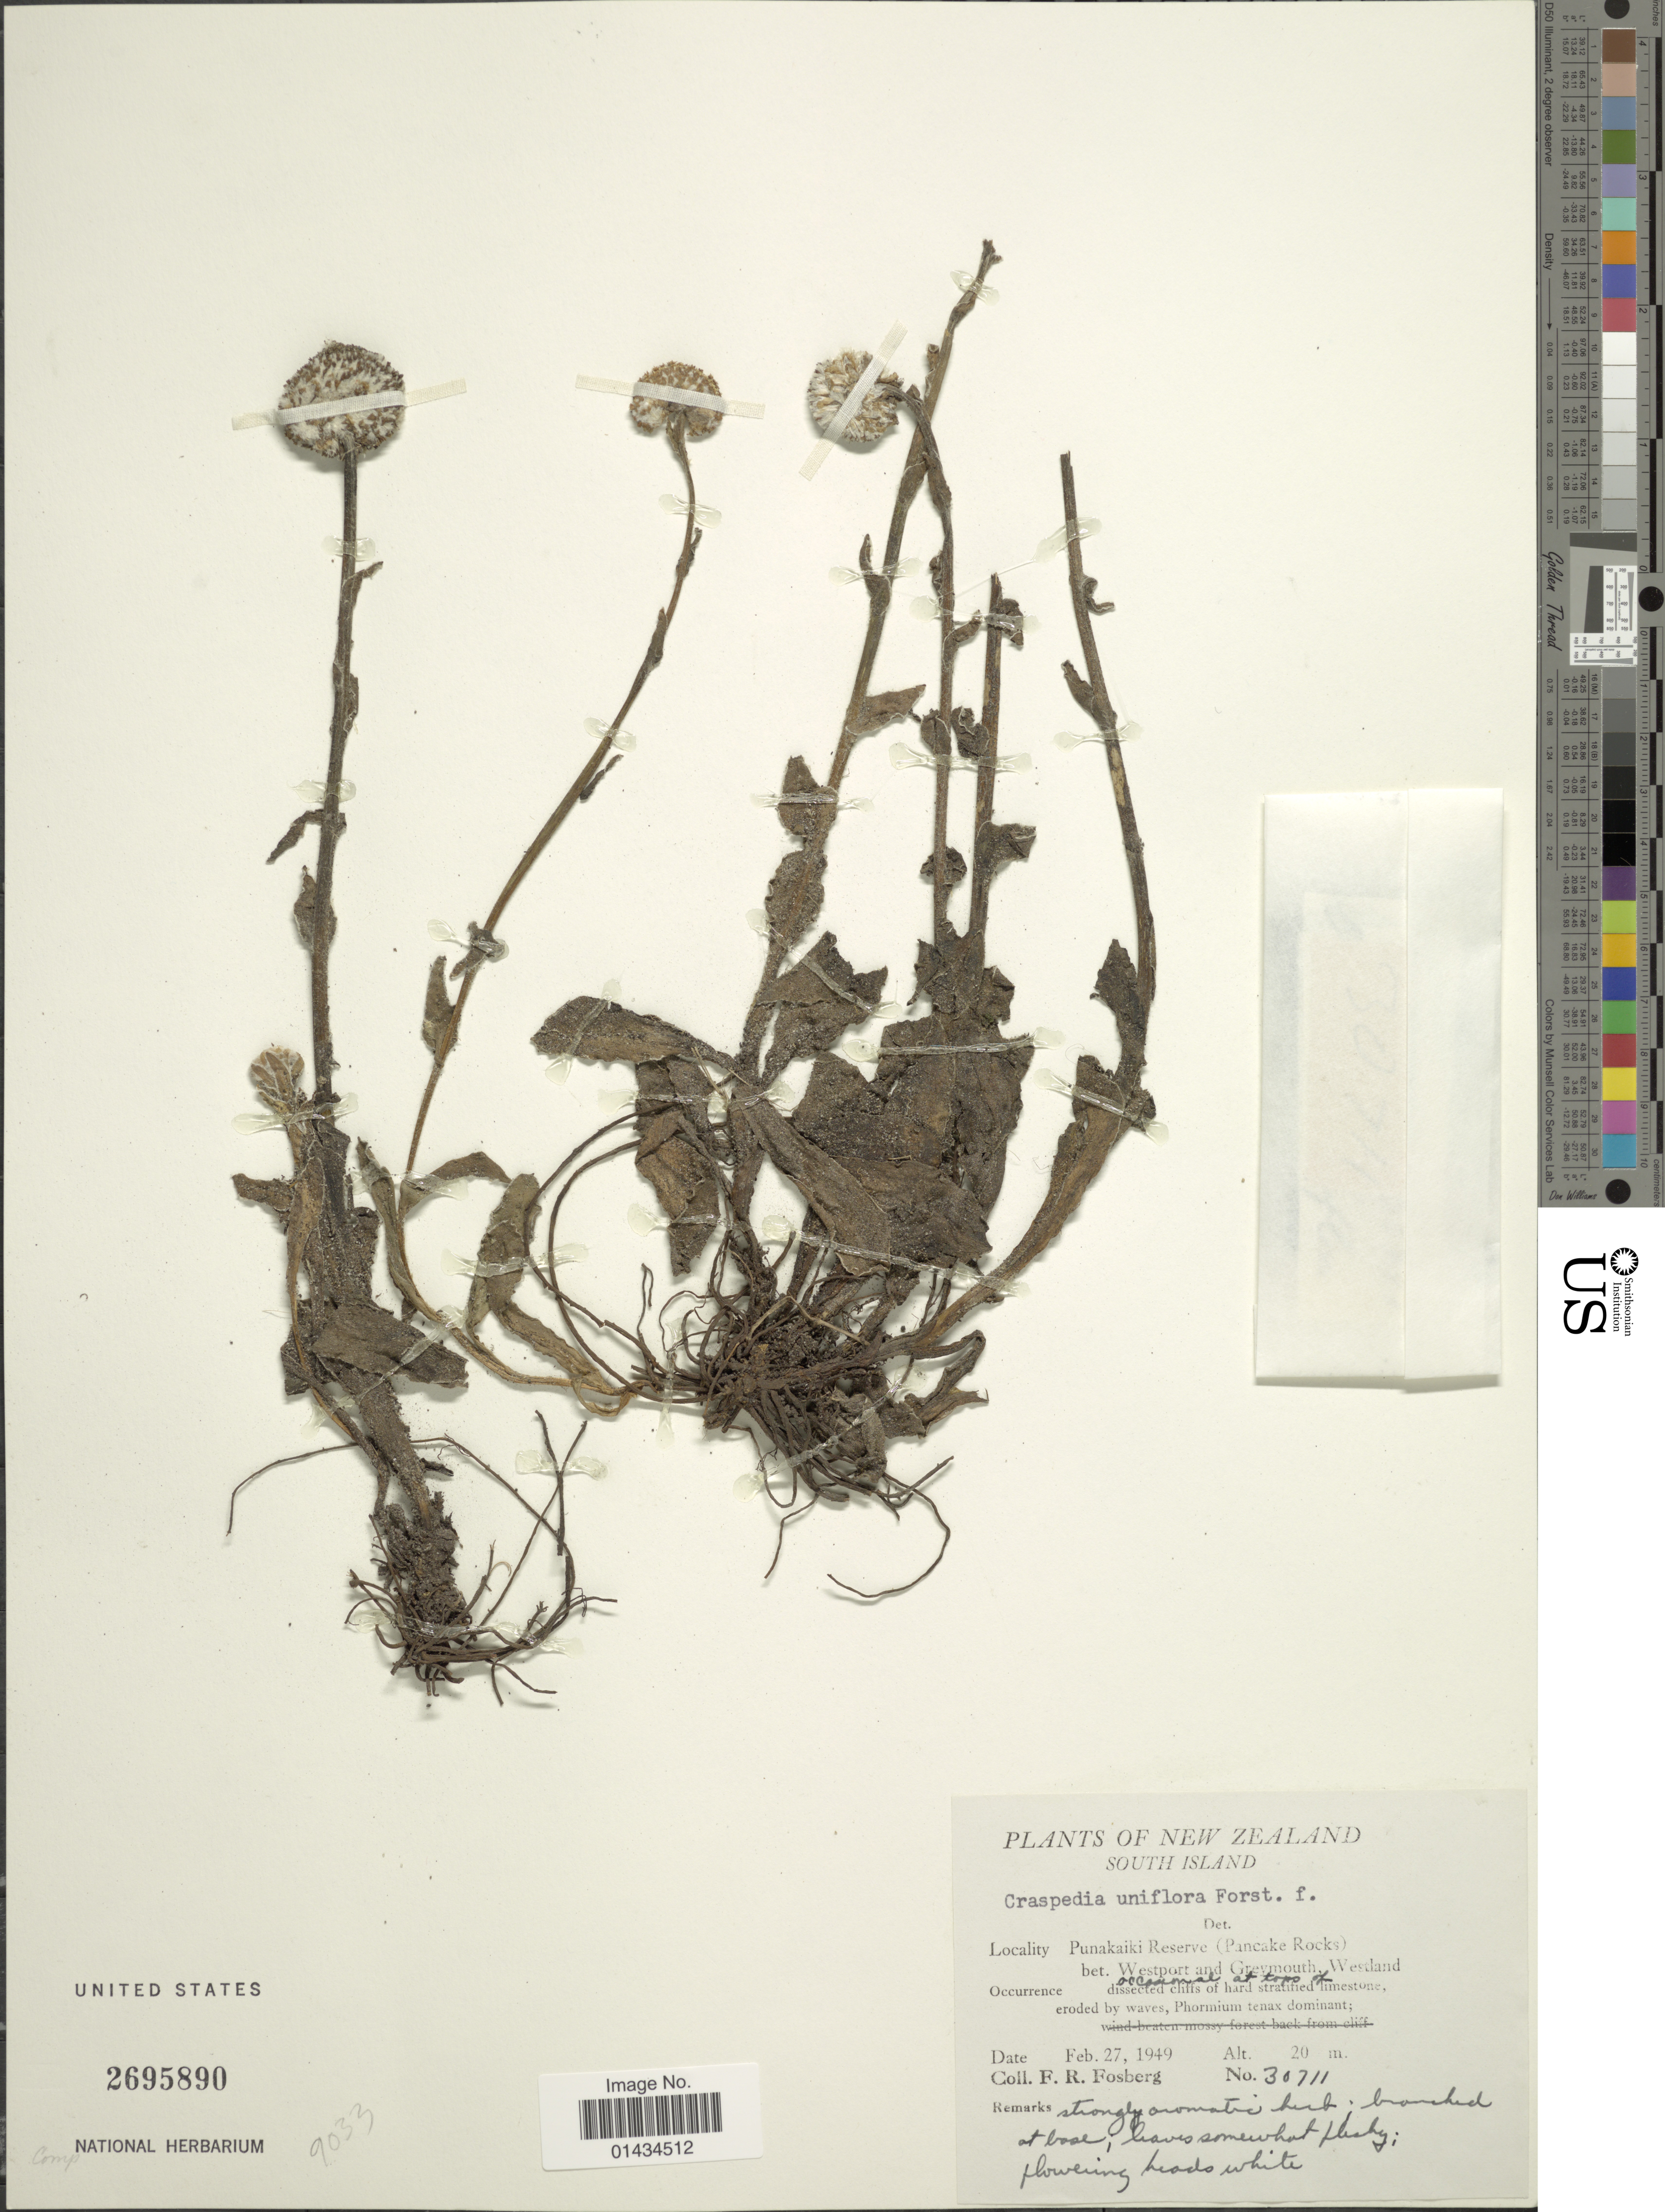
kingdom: Plantae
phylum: Tracheophyta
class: Magnoliopsida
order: Asterales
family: Asteraceae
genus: Craspedia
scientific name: Craspedia uniflora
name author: G. Forst.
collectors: F. R. Fosberg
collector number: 30711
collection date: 1949-02-27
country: New Zealand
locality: South Island, Punakaiki Reserve (Pancake Rocks), bet. Westport and Greymouth, Westland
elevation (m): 20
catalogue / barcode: US 2695890